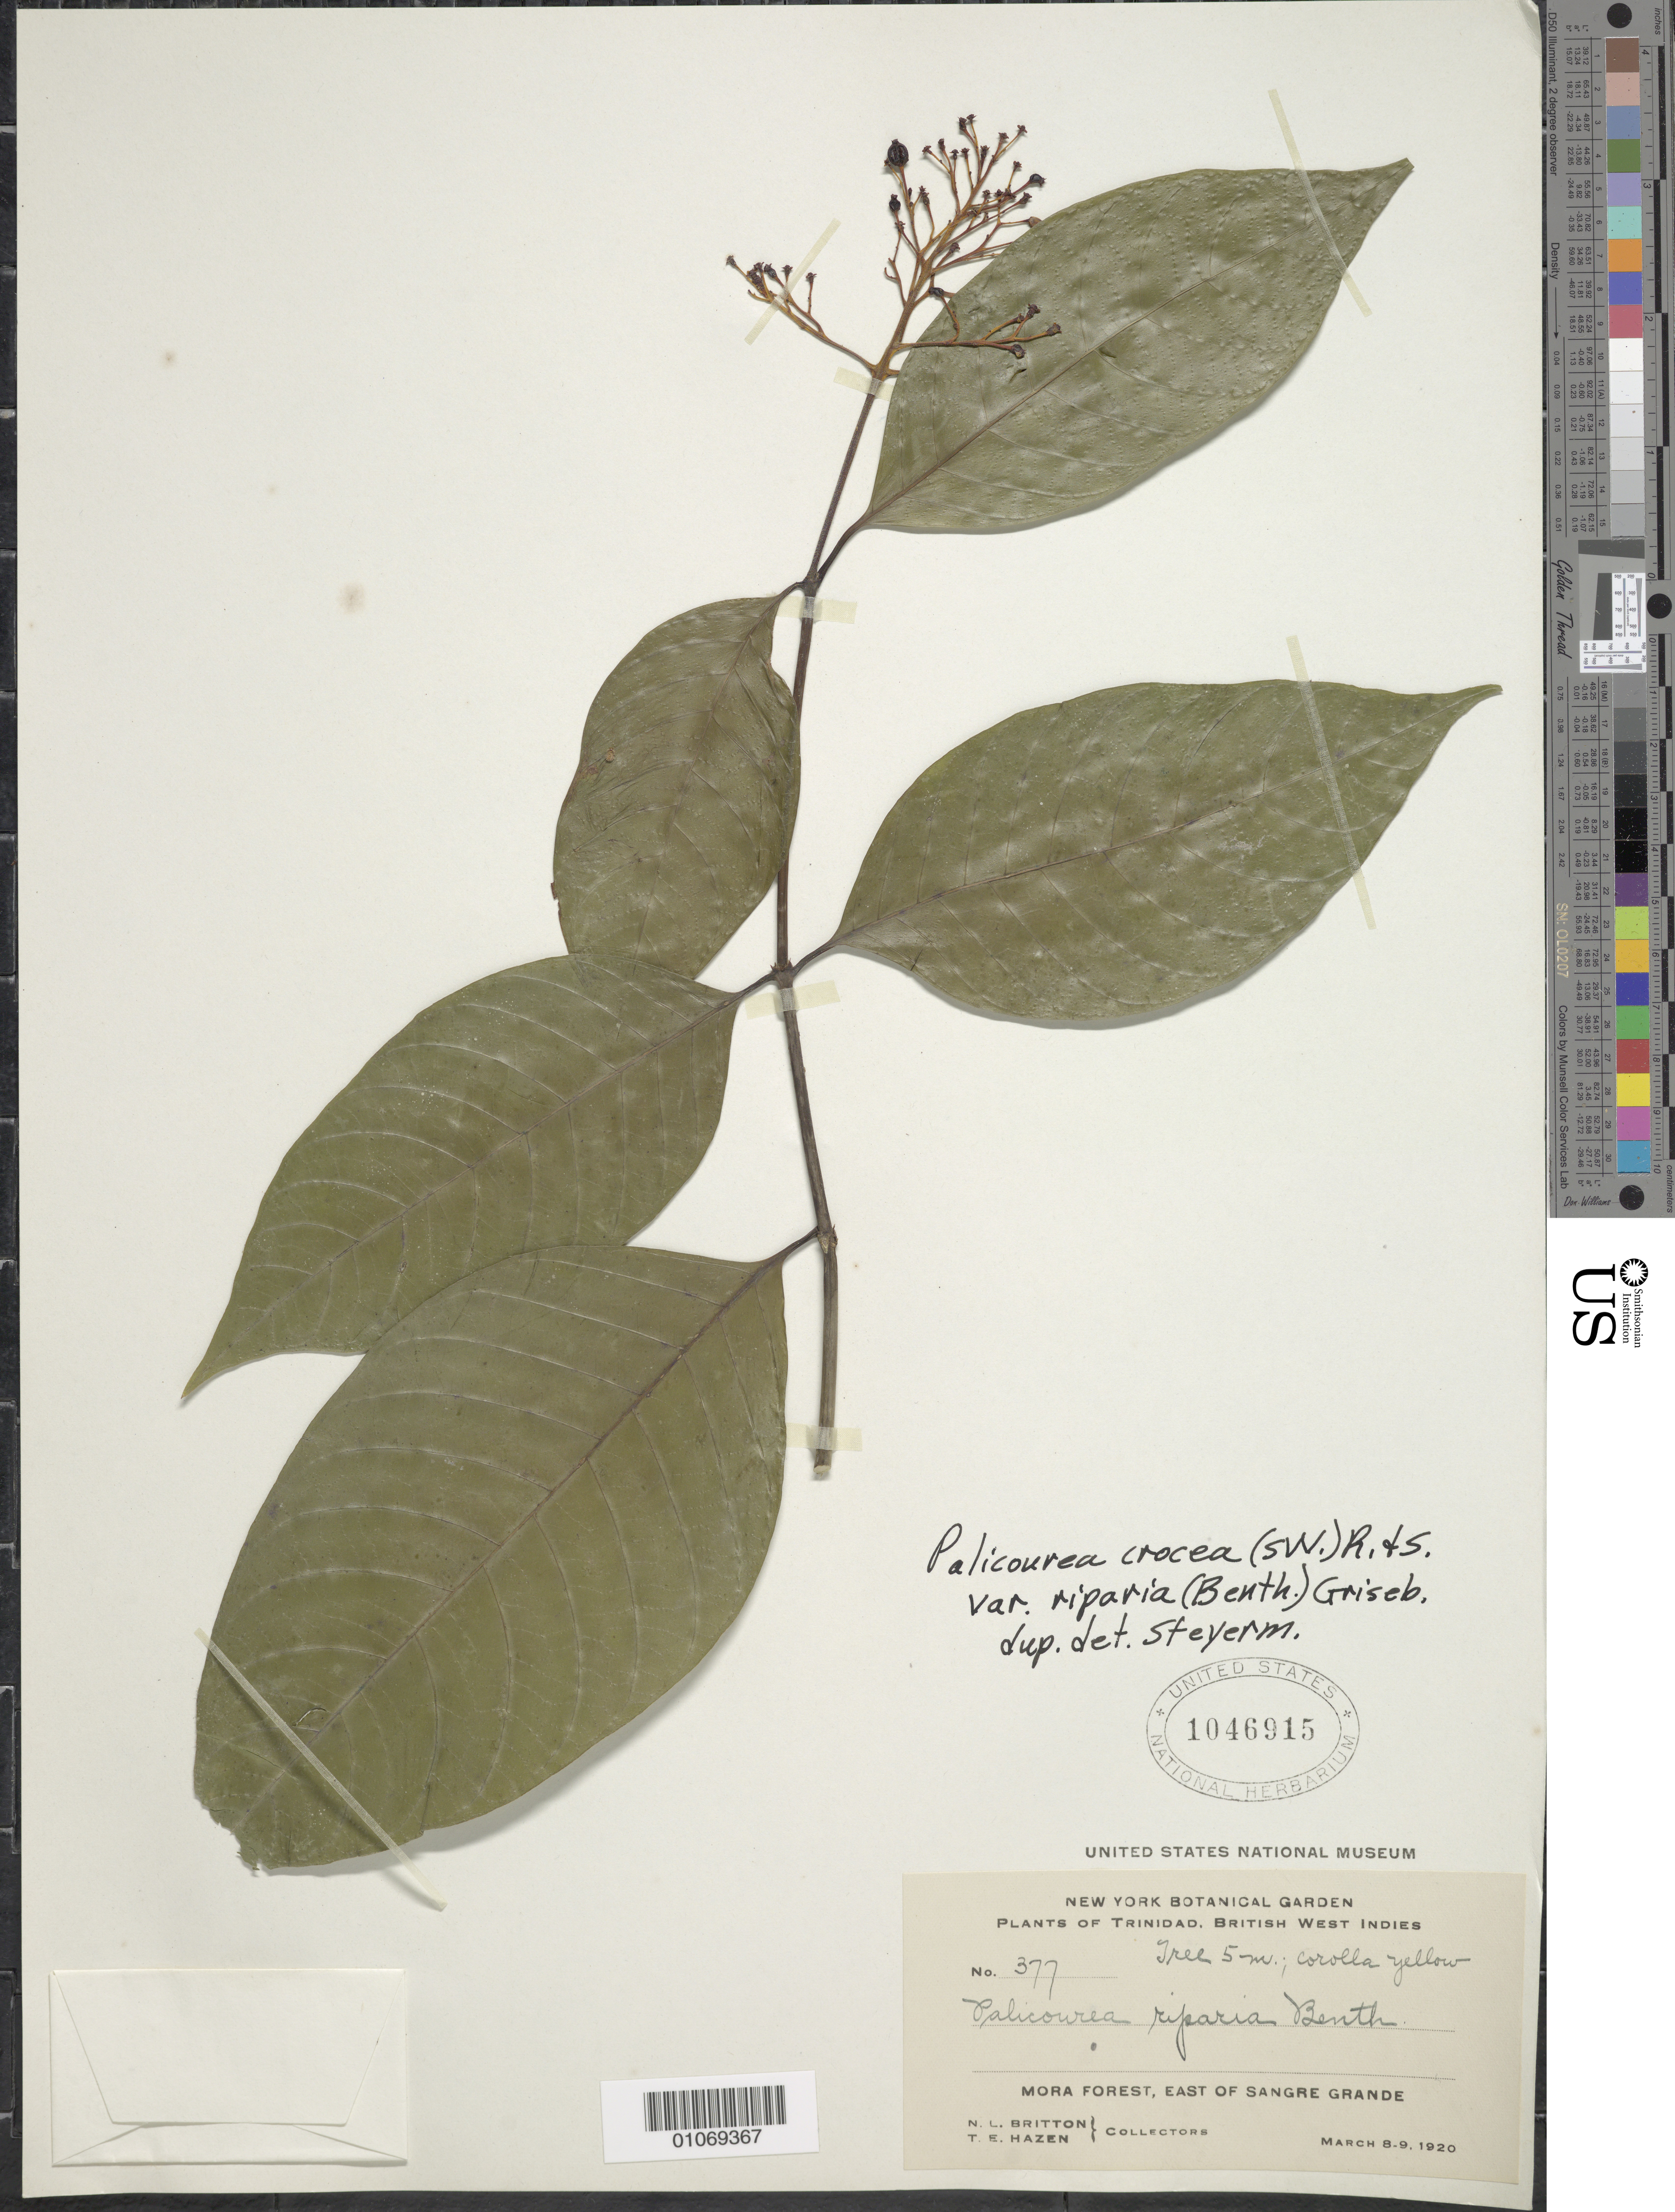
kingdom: Plantae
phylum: Tracheophyta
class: Magnoliopsida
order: Gentianales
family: Rubiaceae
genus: Palicourea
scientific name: Palicourea crocea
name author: (Sw.) Schult.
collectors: N. Britton & T. E. Hazen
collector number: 377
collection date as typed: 08 Mar 1920 to 09 Mar 1920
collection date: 1920-03-08/1920-03-09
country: Trinidad and Tobago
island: Trinidad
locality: Mora Forest, east of Sangre Grande.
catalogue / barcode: US 1046915